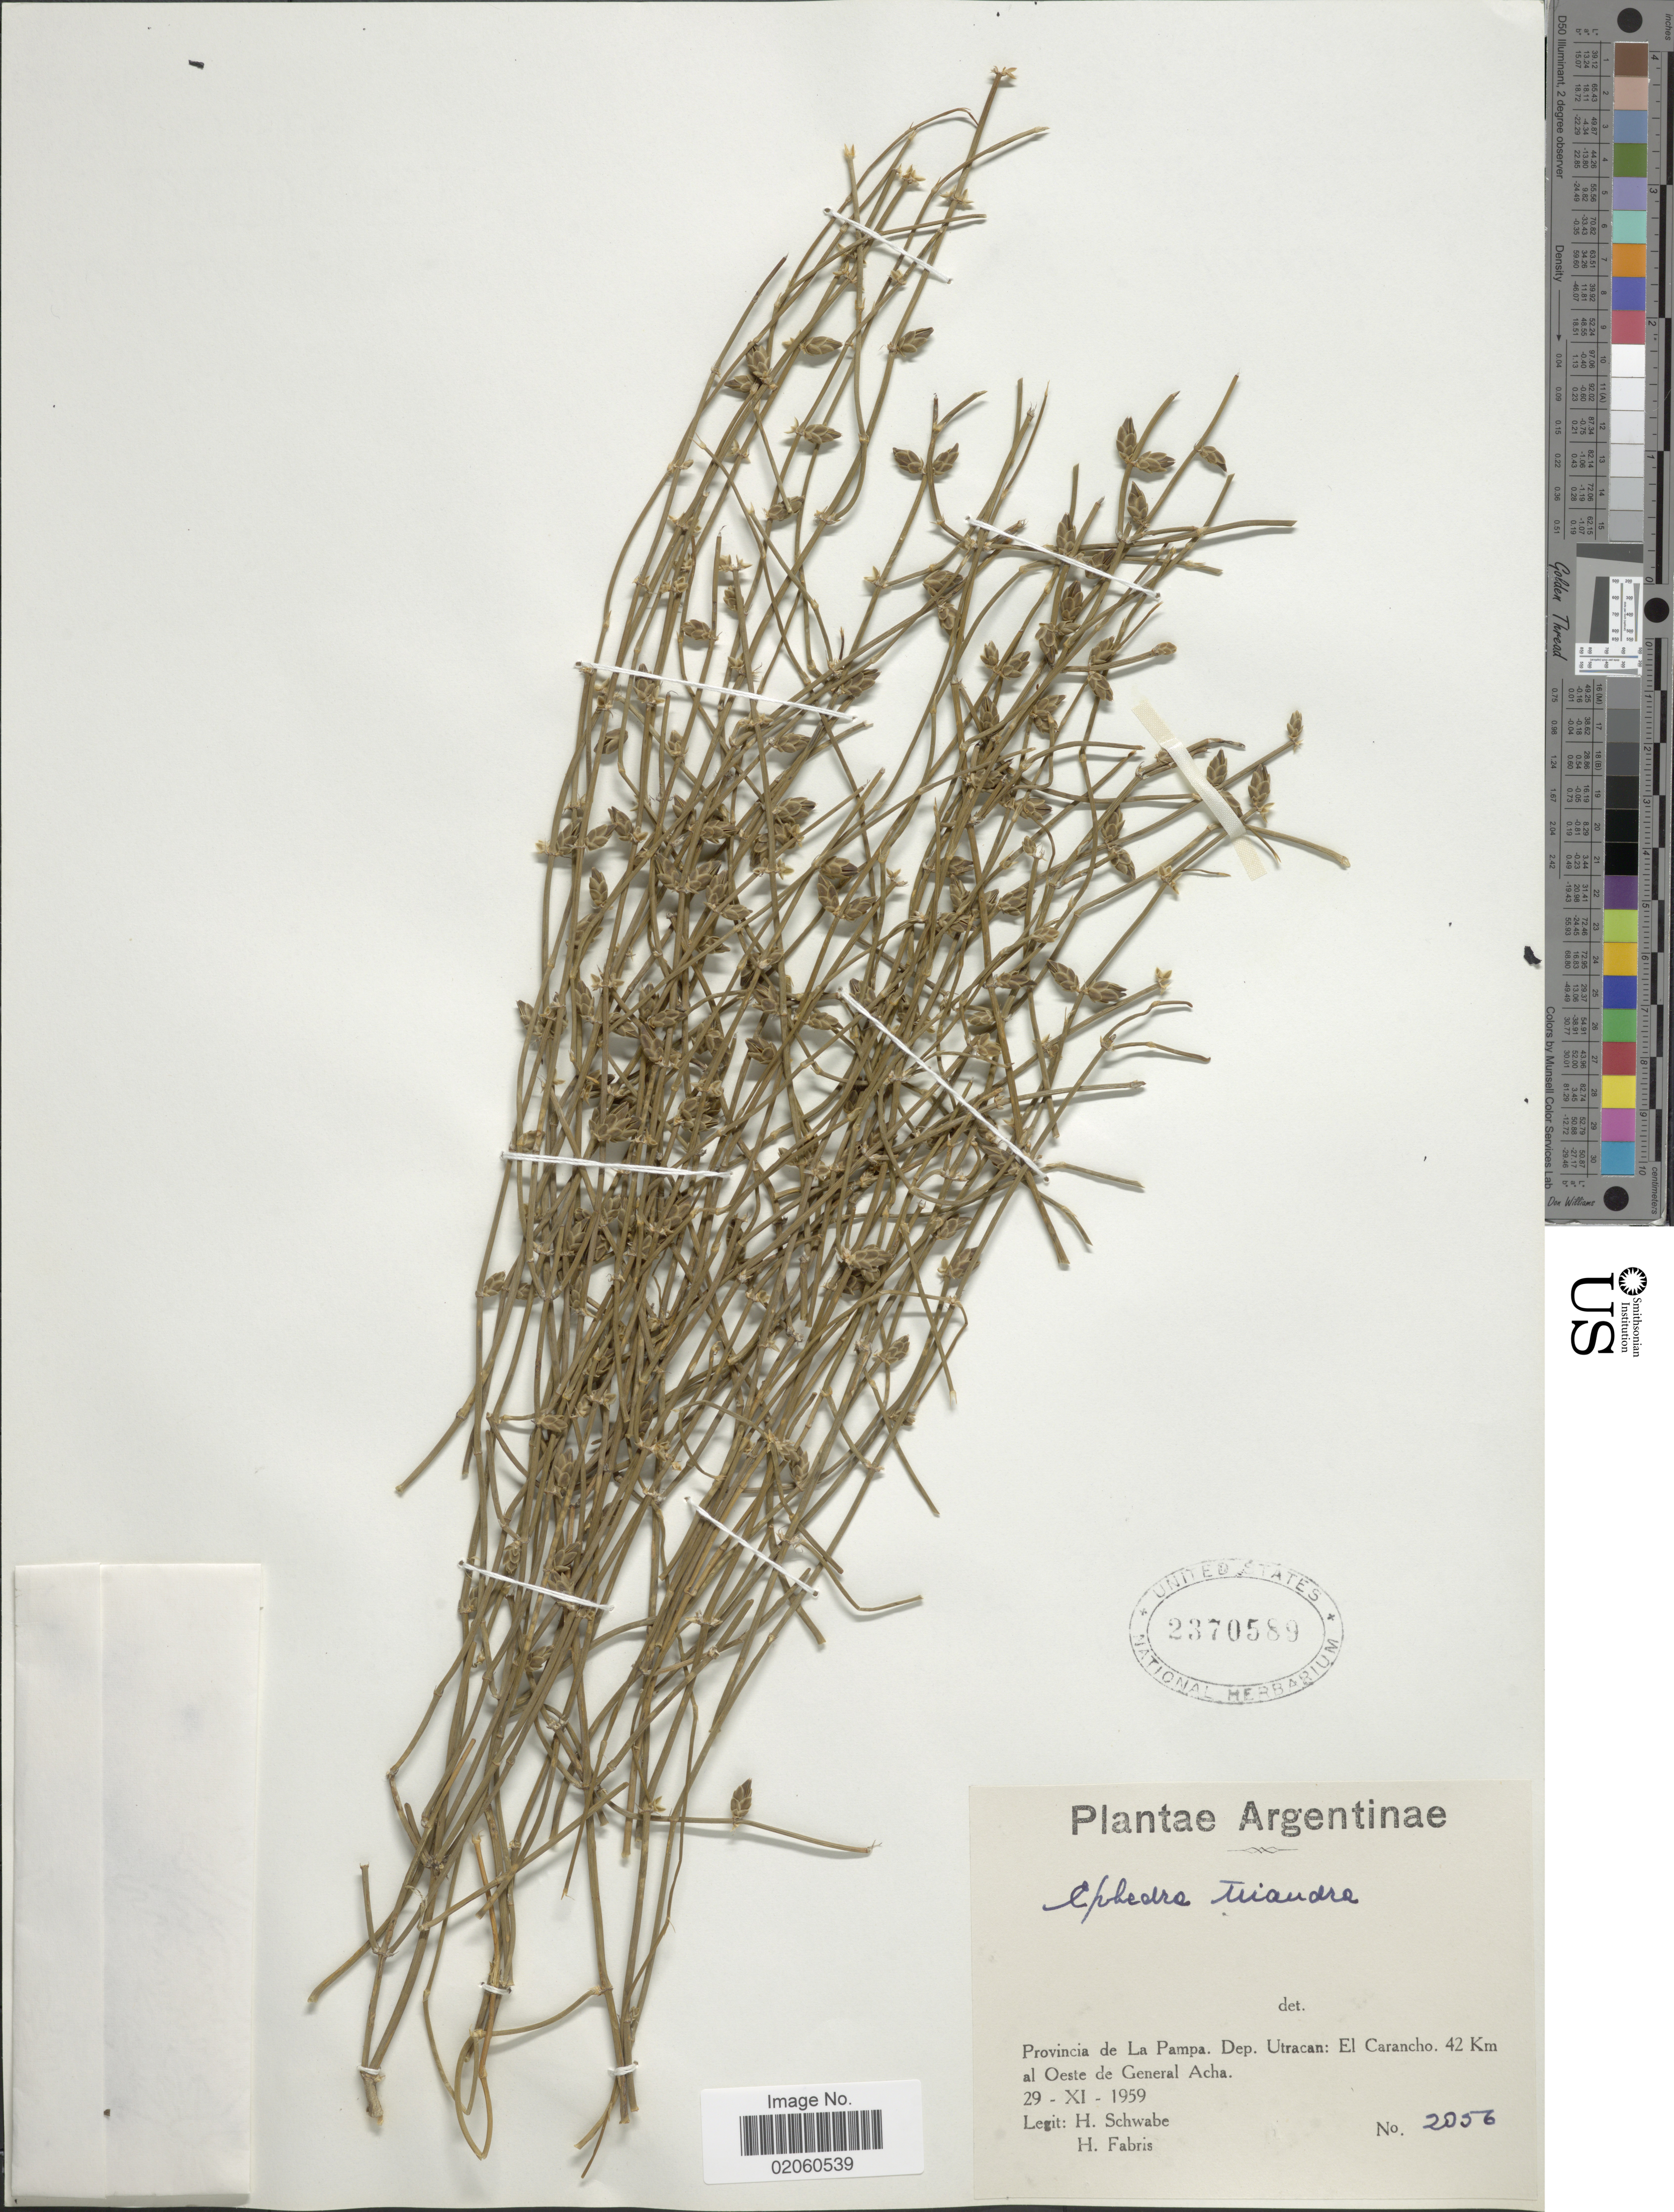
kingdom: Plantae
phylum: Tracheophyta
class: Gnetopsida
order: Ephedrales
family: Ephedraceae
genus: Ephedra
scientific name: Ephedra triandra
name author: Tul.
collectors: H. Schwabe & H. Fabris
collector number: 2056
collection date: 1959-11-29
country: Argentina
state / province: La Pampa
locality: Dep. Utracan: El Carancho, 42 Km al Oestede General Acha.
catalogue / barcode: US 2370589